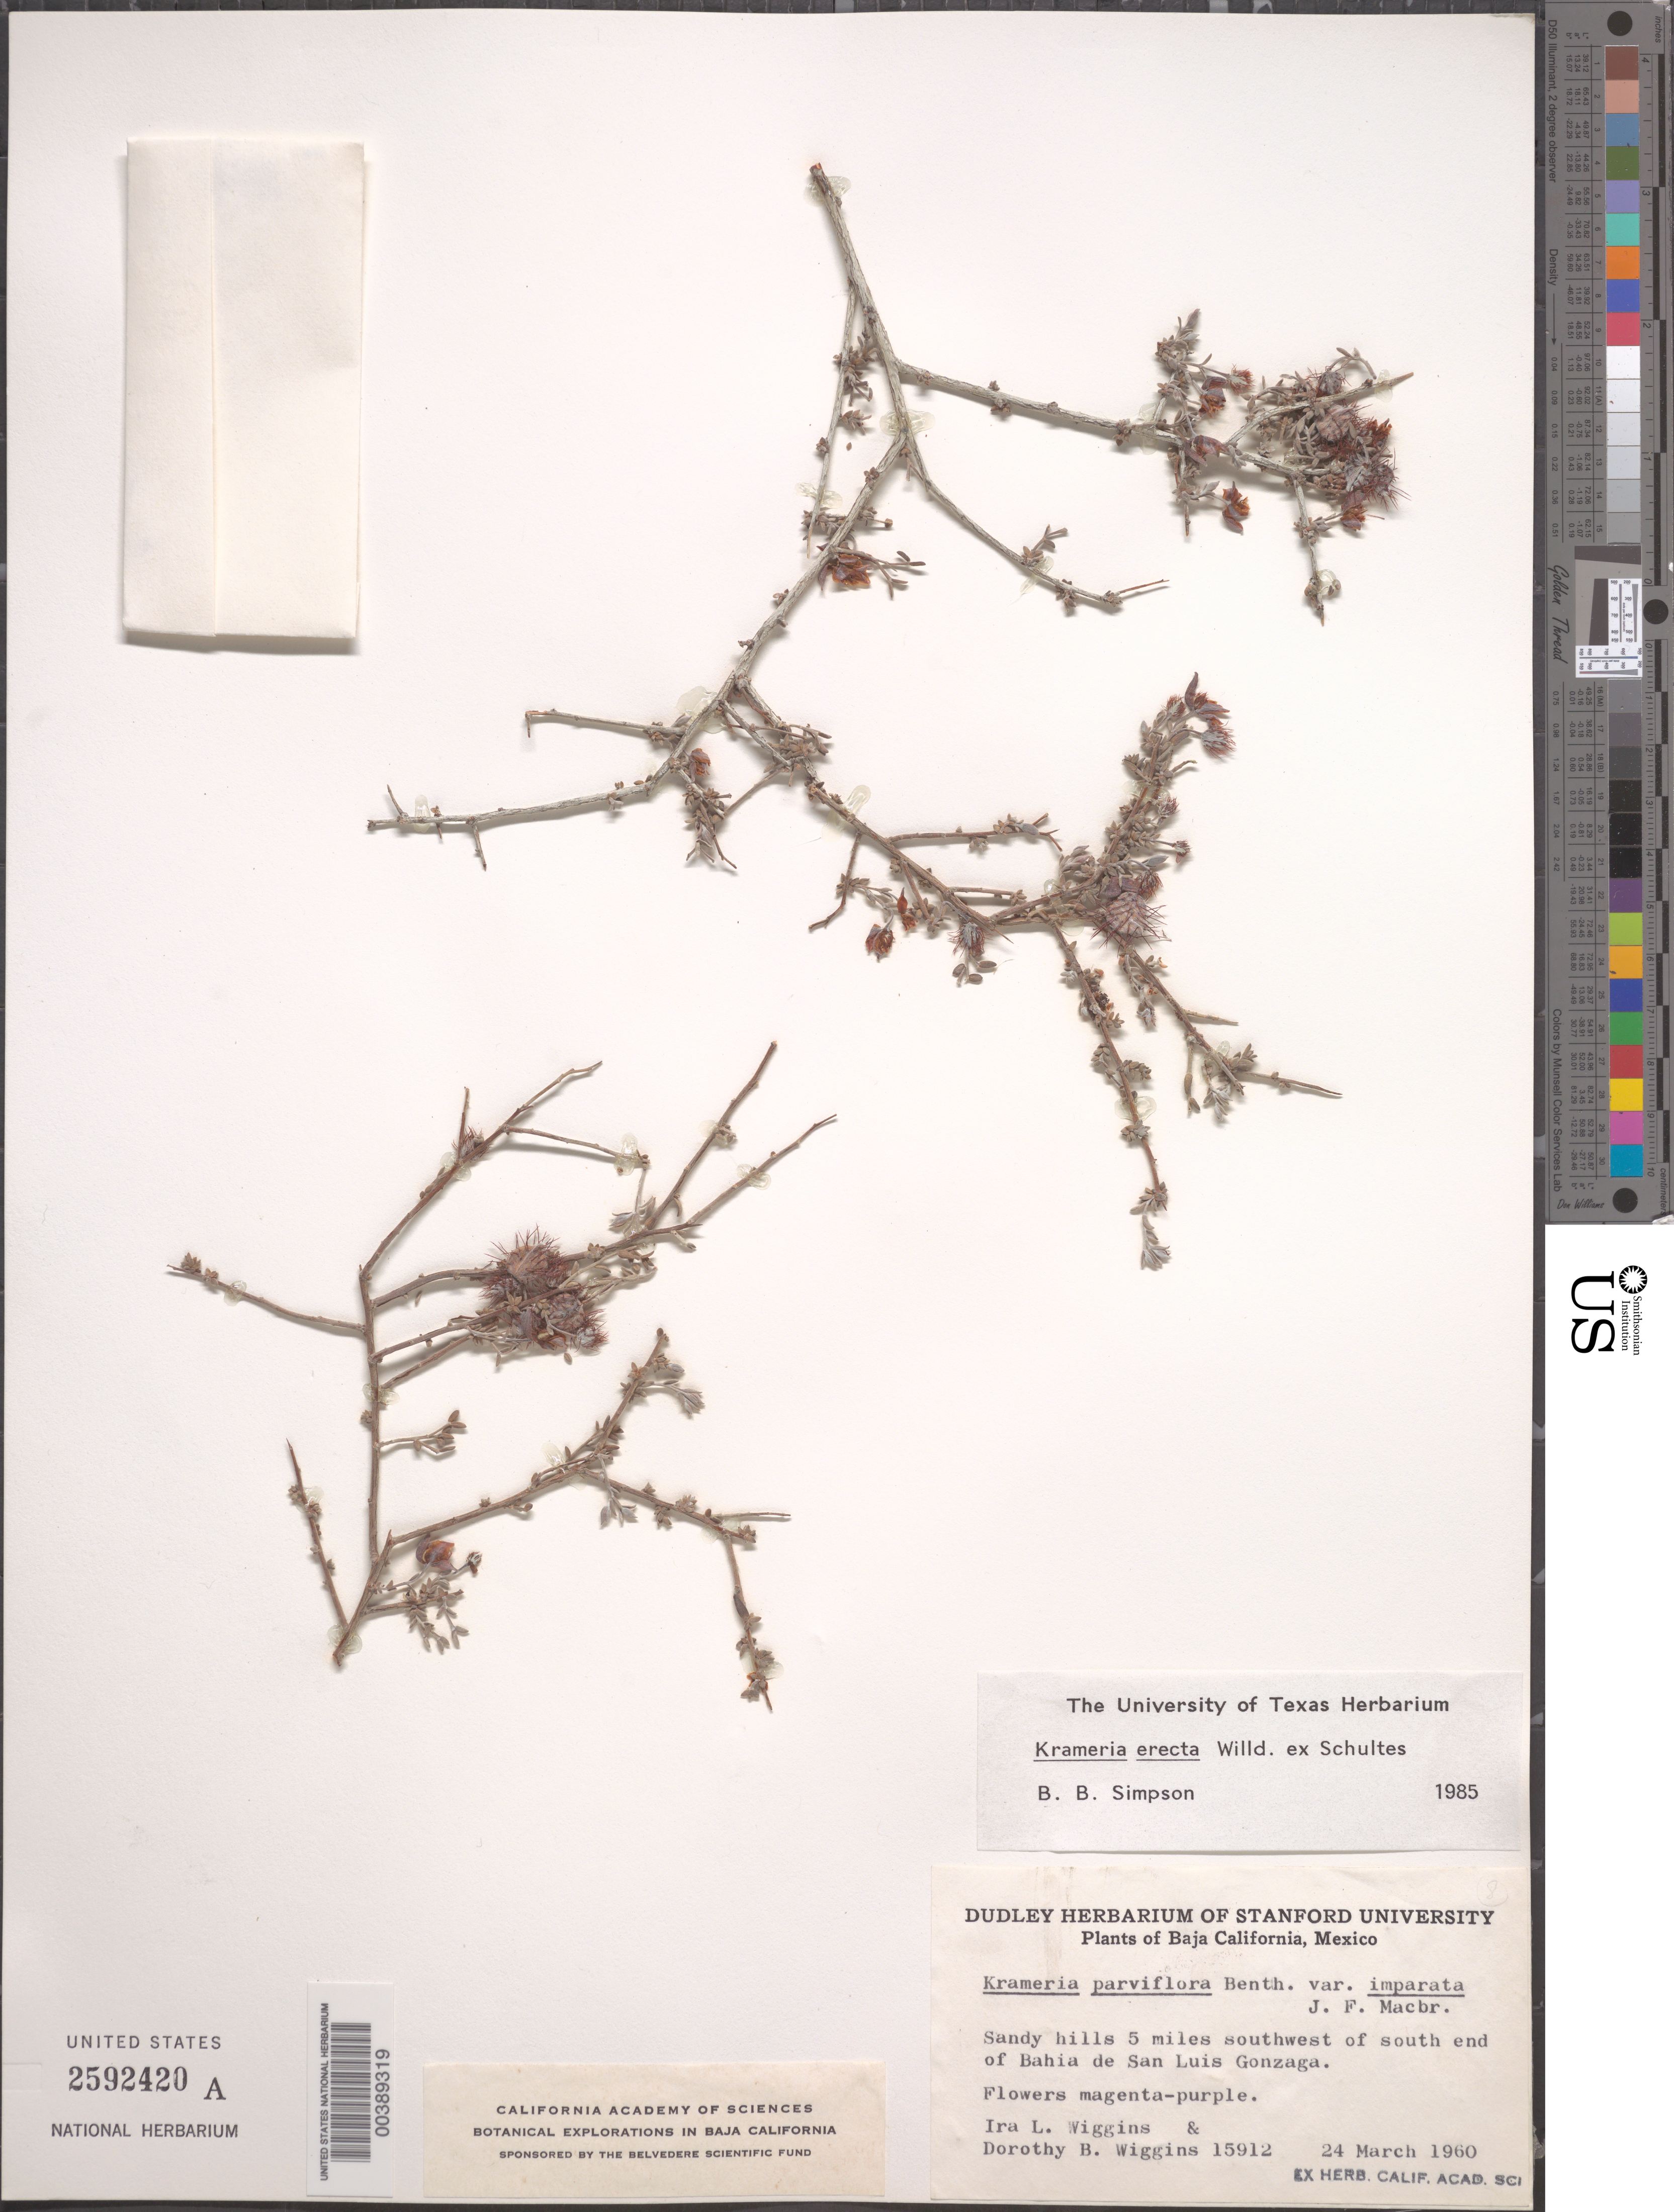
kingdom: Plantae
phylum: Tracheophyta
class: Magnoliopsida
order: Zygophyllales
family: Krameriaceae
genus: Krameria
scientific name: Krameria erecta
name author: Willd. ex Schult.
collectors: I. L. Wiggins & D. B. Wiggins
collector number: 15912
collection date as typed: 24 Mar 1960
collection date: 1960-03-24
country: Mexico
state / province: Baja California Sur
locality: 5 mi SW of S end of Bahia de San Luis Gonzaga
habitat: Sandy hills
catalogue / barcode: US 2592420A